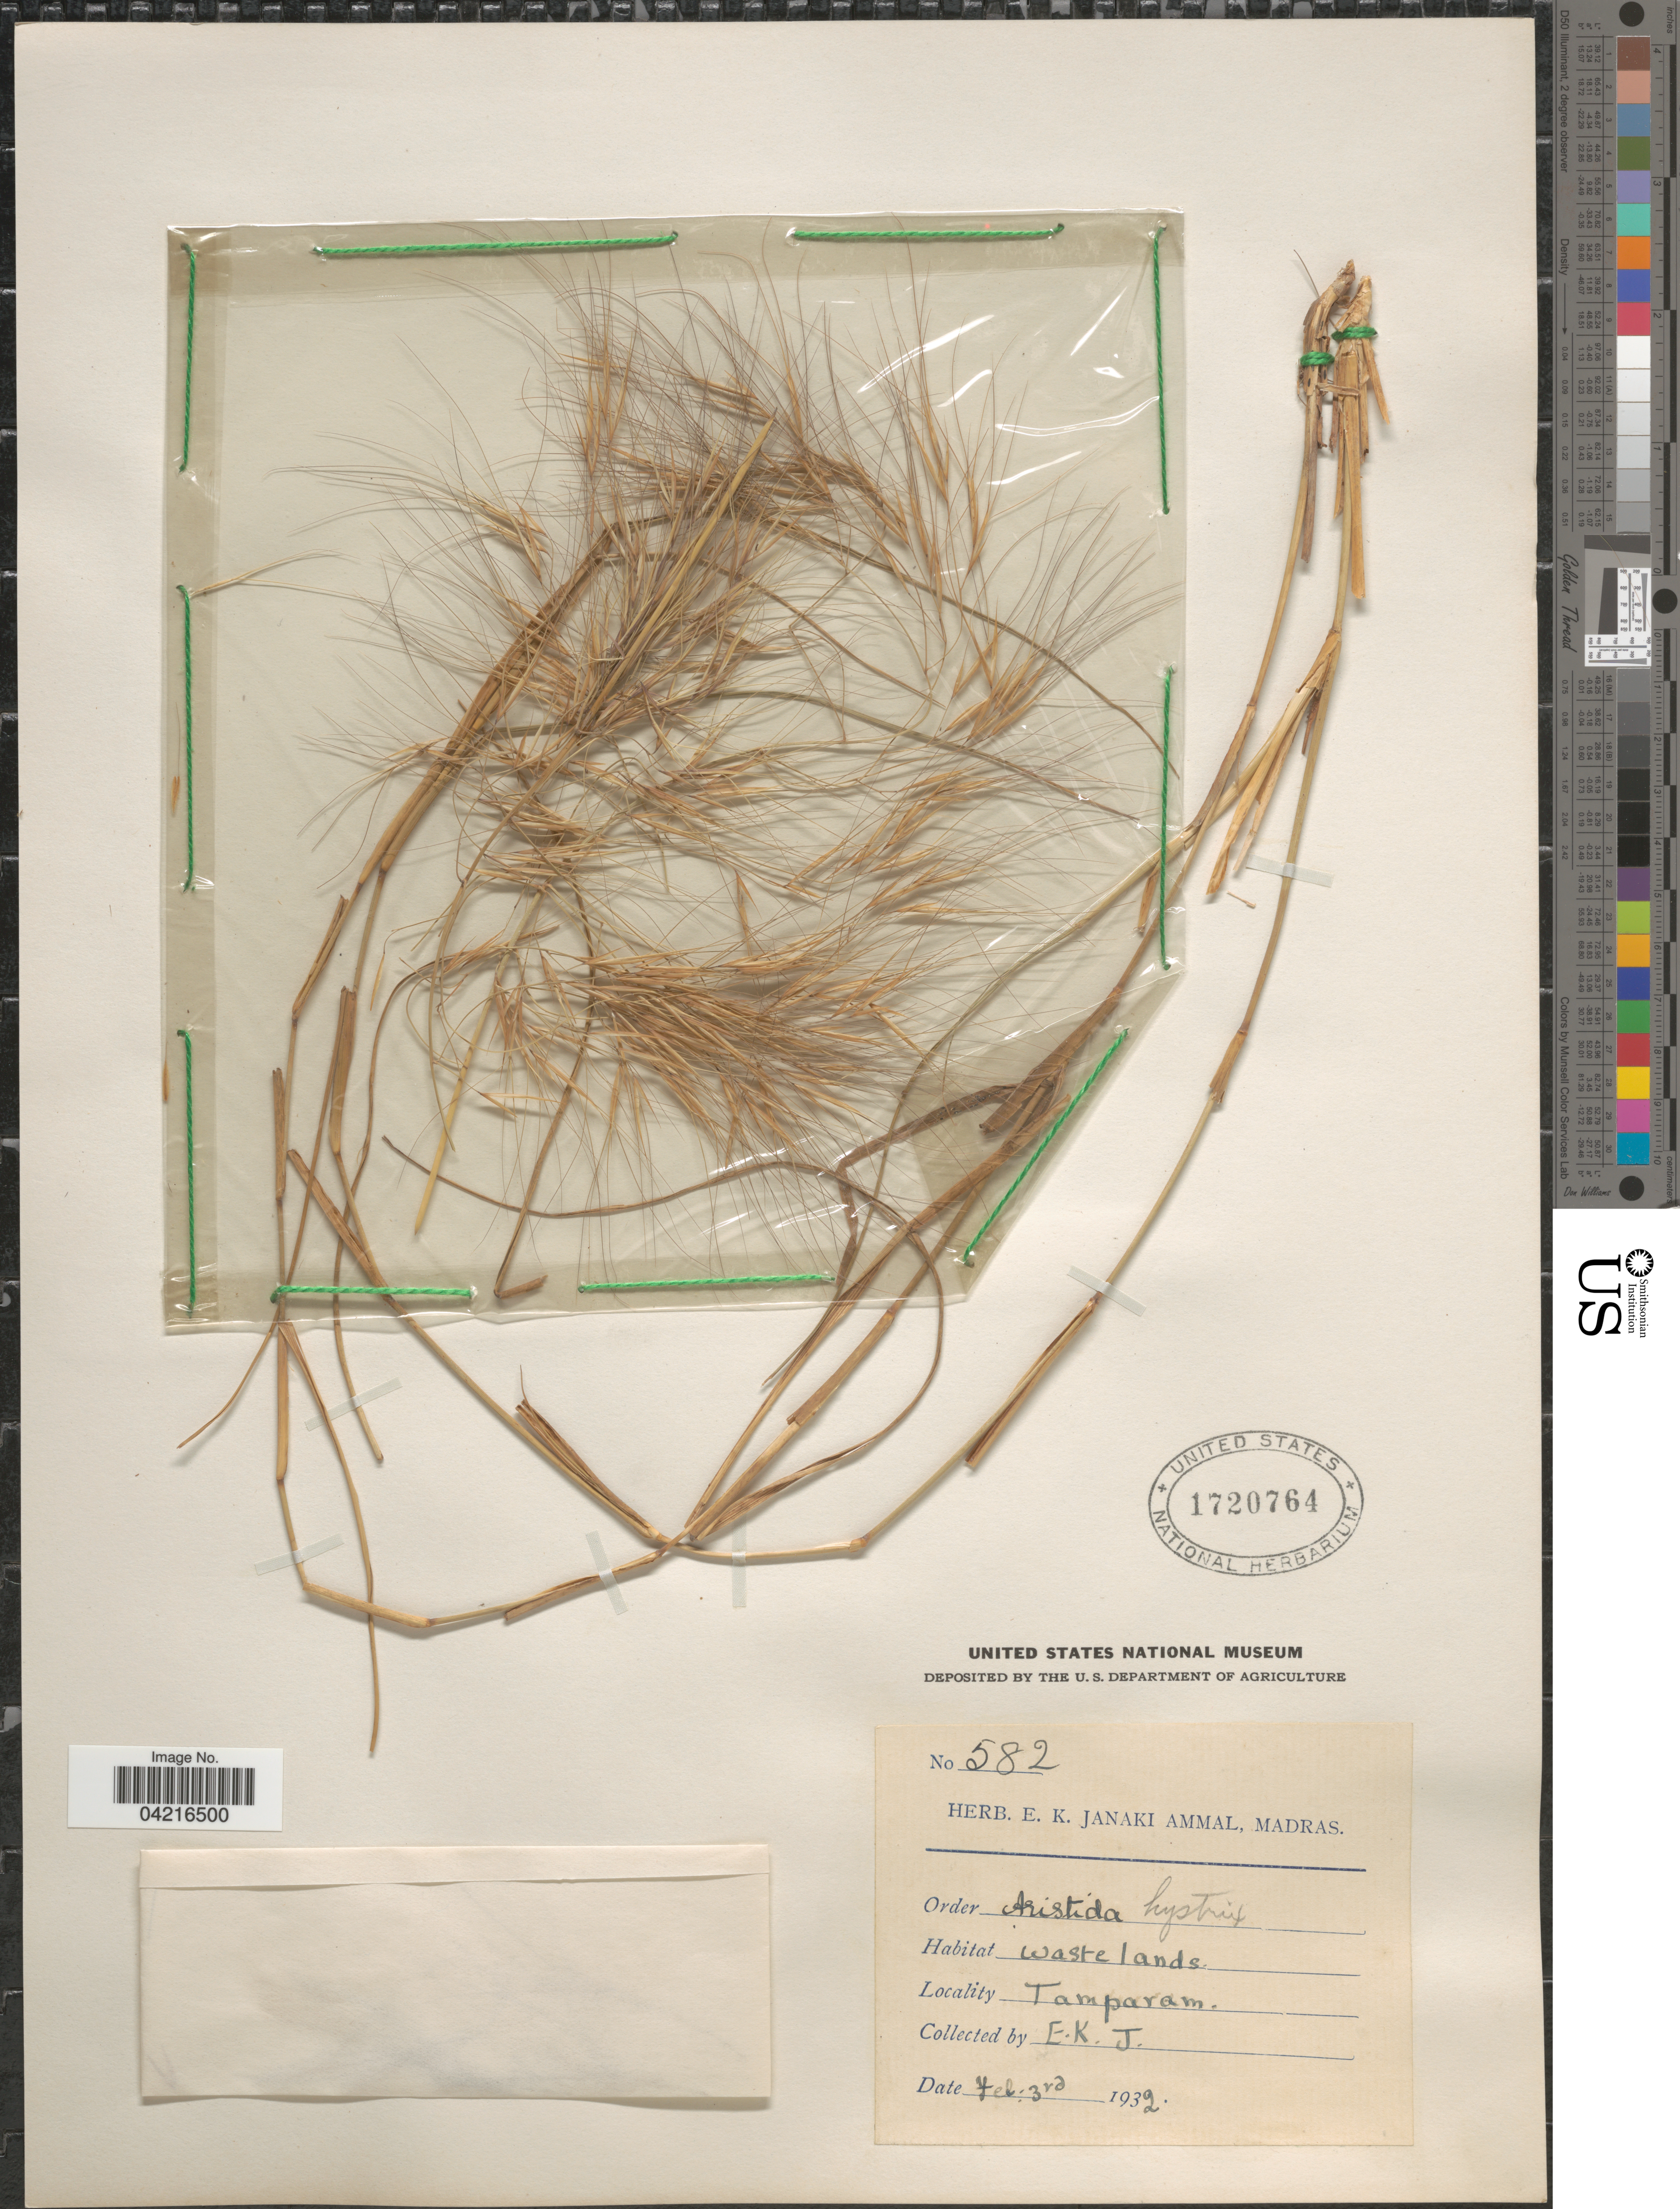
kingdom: Plantae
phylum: Tracheophyta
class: Liliopsida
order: Poales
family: Poaceae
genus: Aristida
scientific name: Aristida hystrix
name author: L.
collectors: E. Janaki Ammal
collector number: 582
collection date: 1932-02-03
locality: Tamparam.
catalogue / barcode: US 1720764